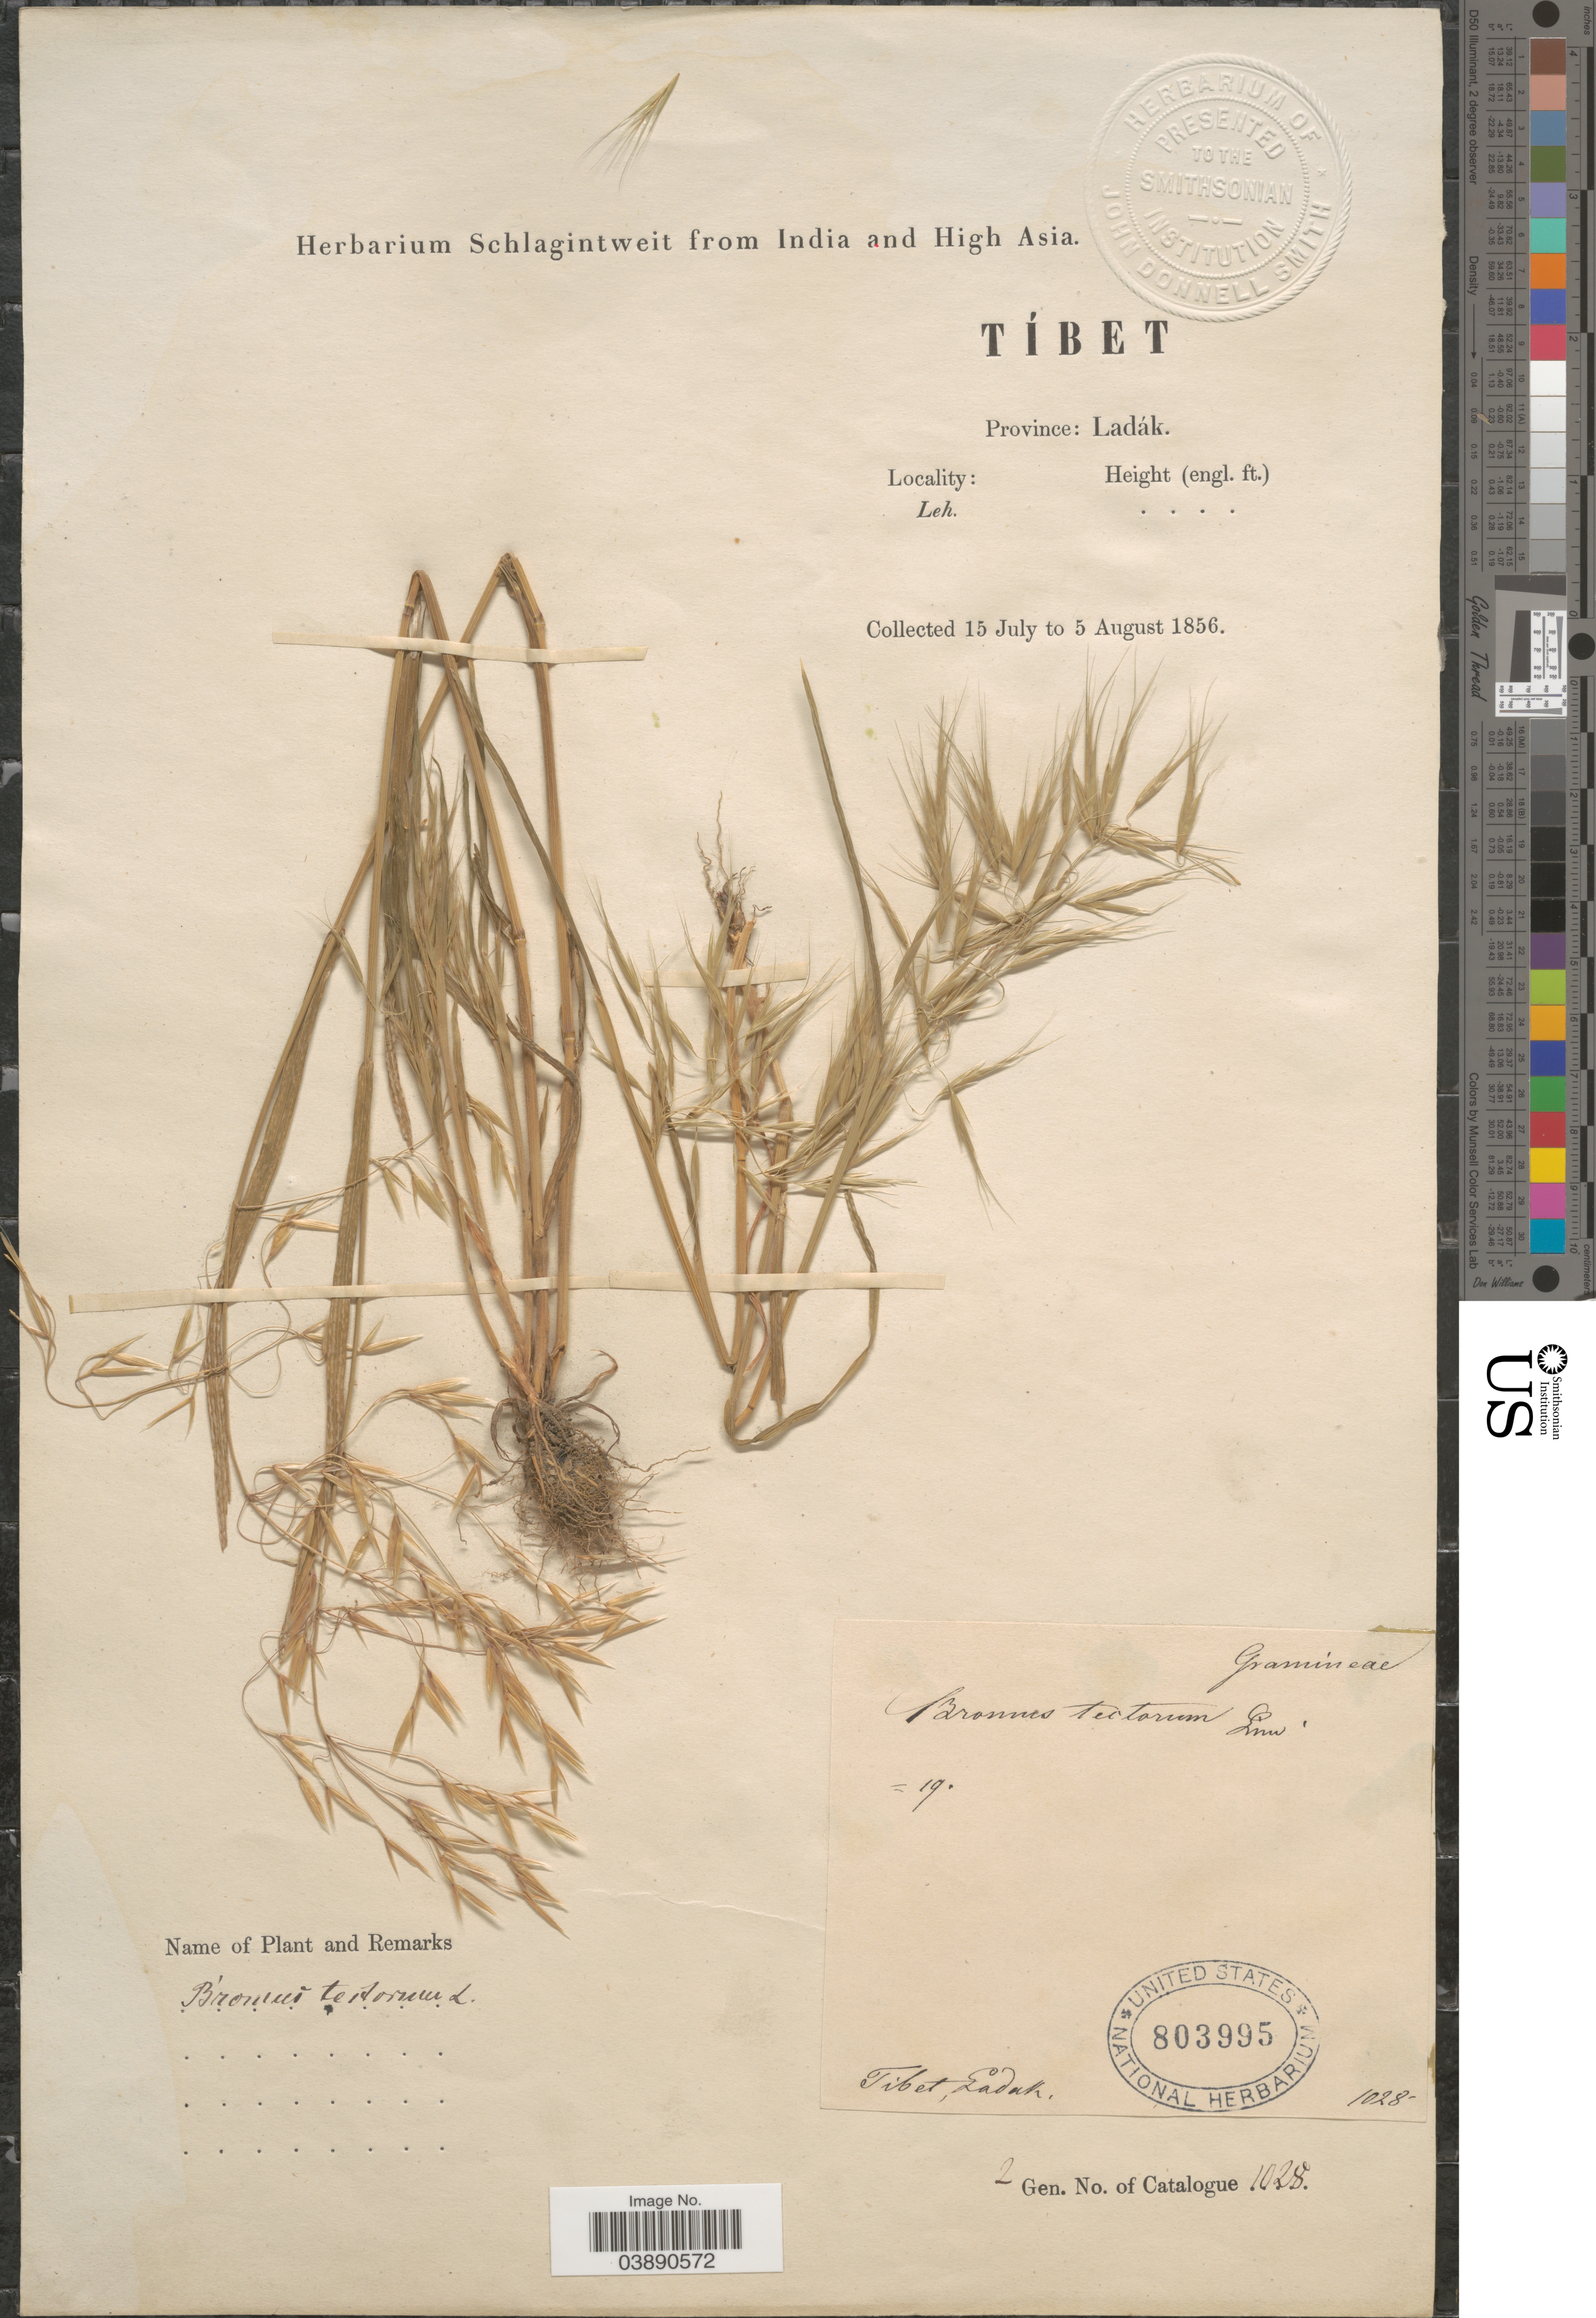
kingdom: Plantae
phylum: Tracheophyta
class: Liliopsida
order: Poales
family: Poaceae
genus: Bromus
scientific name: Bromus tectorum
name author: L.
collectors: ex herb. Schlagintweit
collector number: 19?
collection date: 1856-07-15/1856-08-05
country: India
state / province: Ladakh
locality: Province: Ladák. Leh.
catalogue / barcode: US 803995